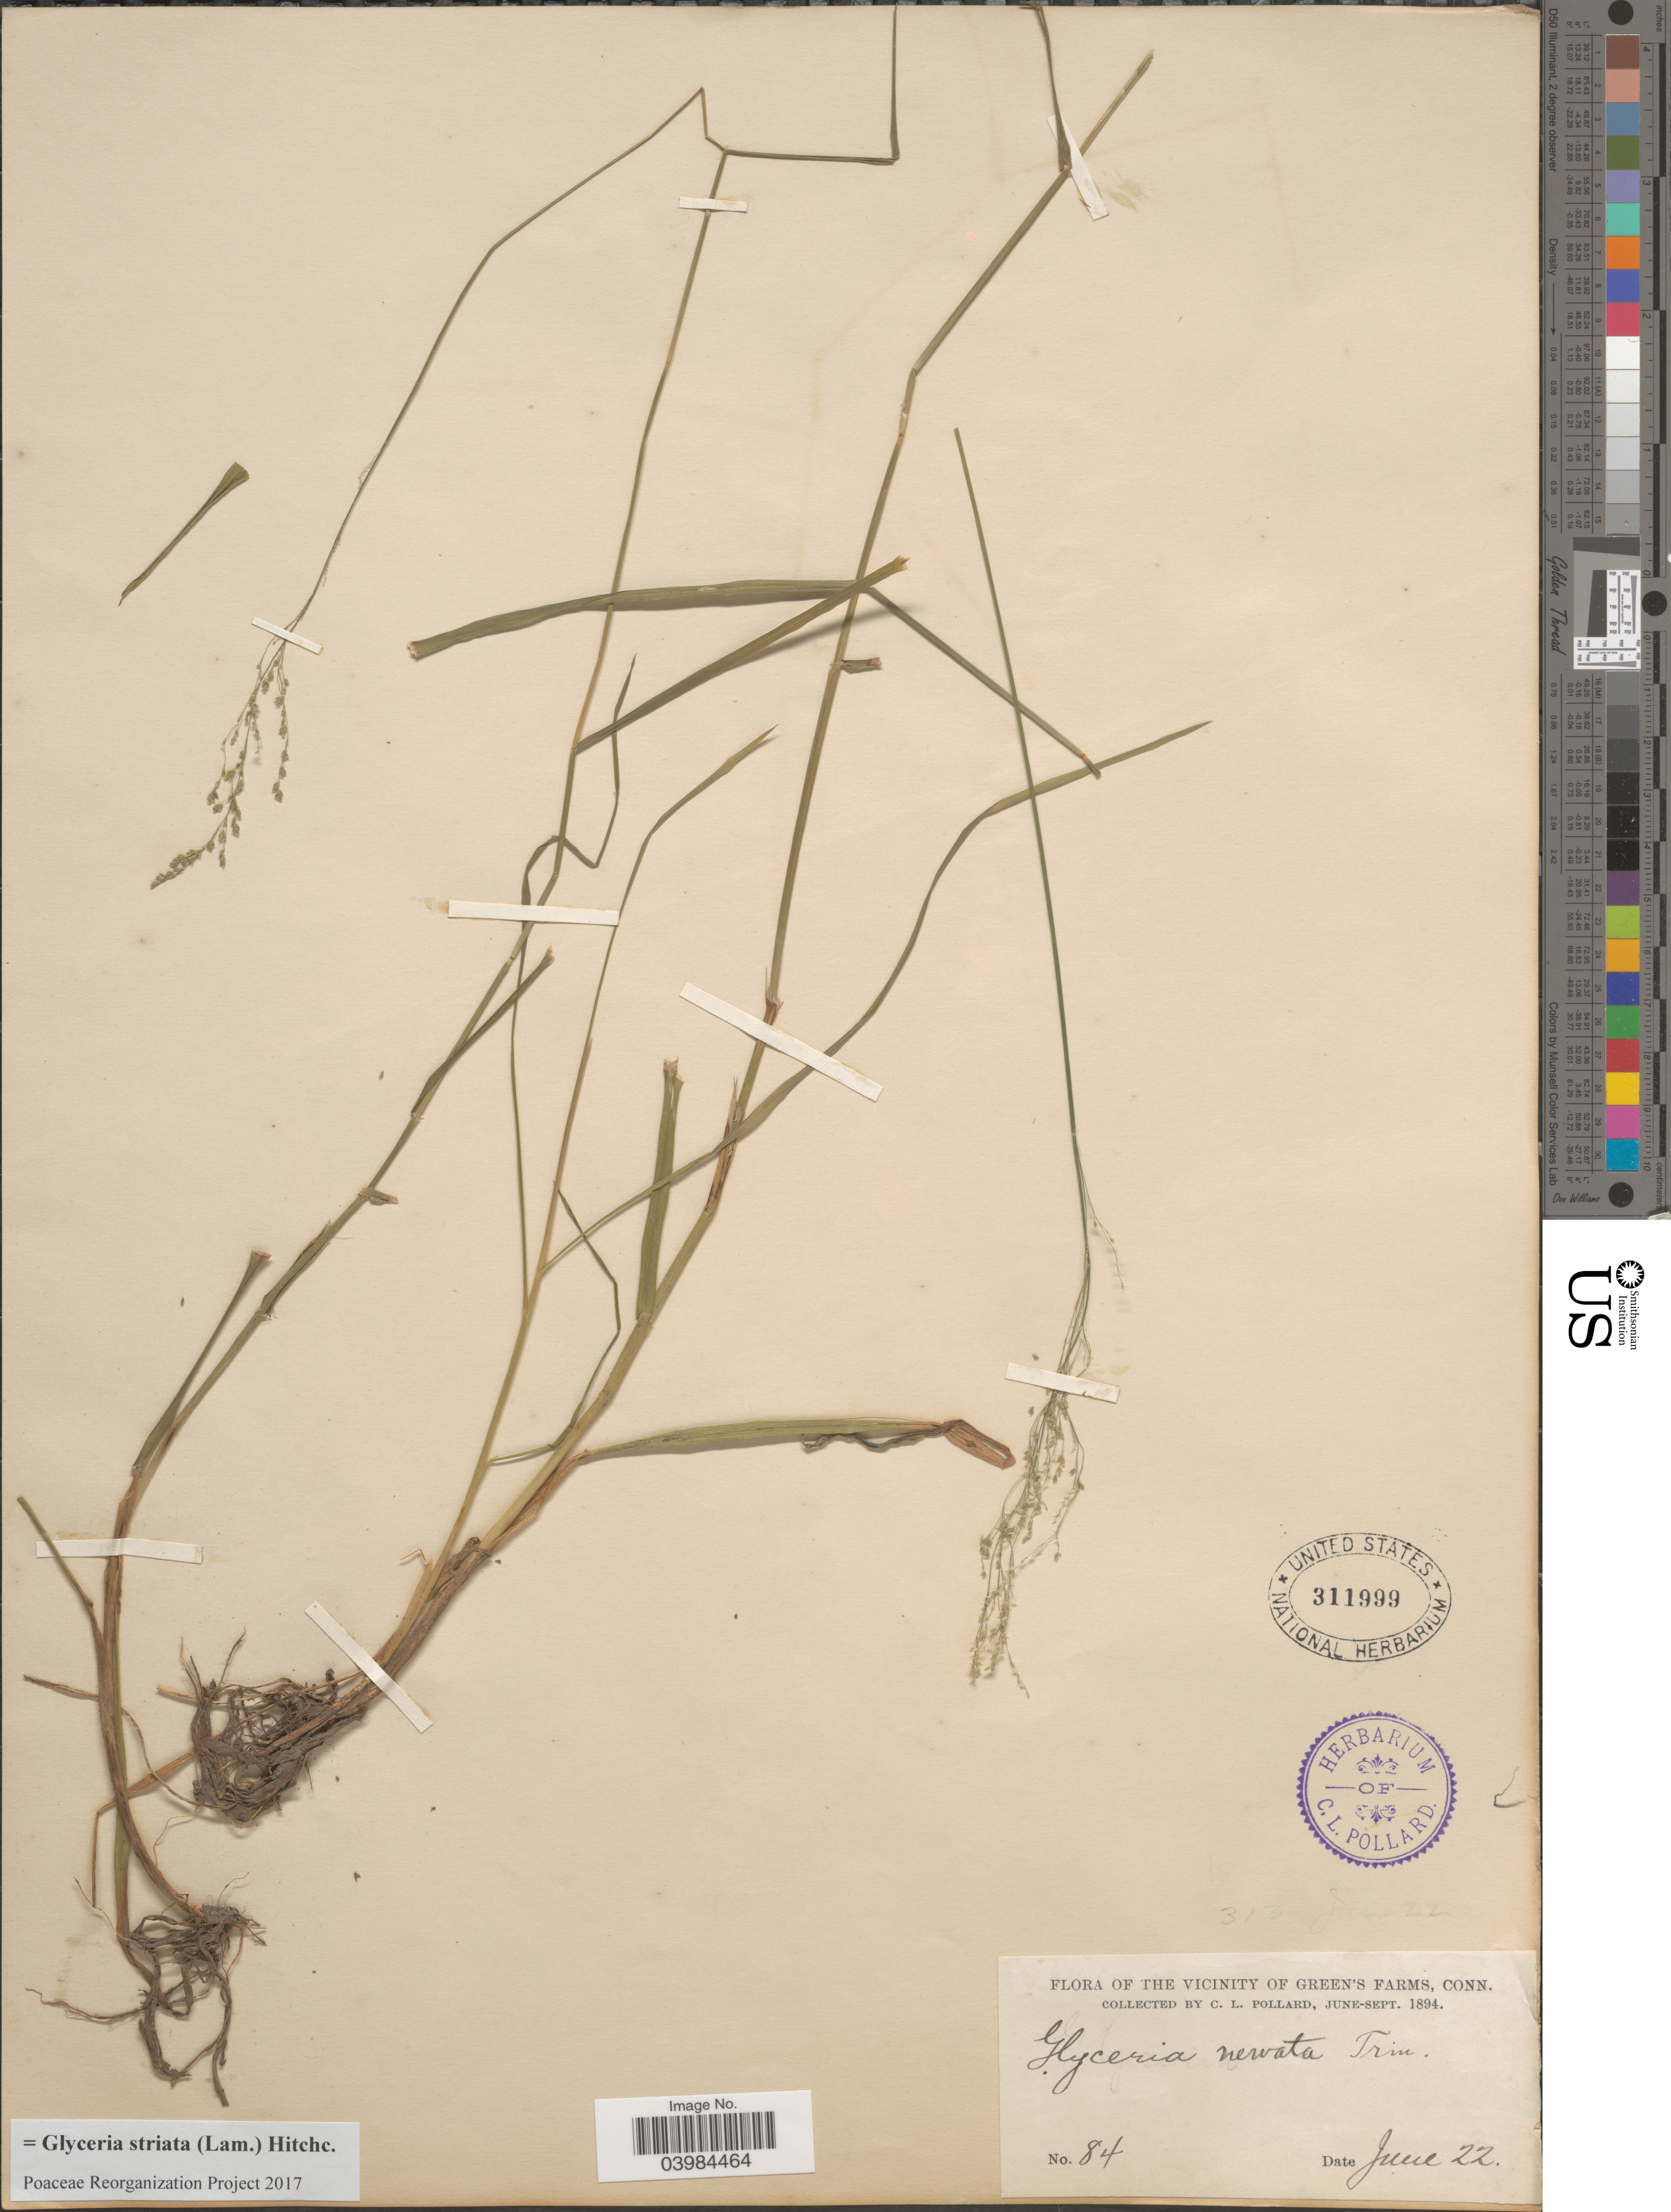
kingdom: Plantae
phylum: Tracheophyta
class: Liliopsida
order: Poales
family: Poaceae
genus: Glyceria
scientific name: Glyceria striata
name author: (Lam.) Hitchc.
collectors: C. L. Pollard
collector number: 84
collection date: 1894-06-22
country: United States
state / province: Connecticut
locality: The Vicinity of Green's Farms.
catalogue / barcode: US 311999